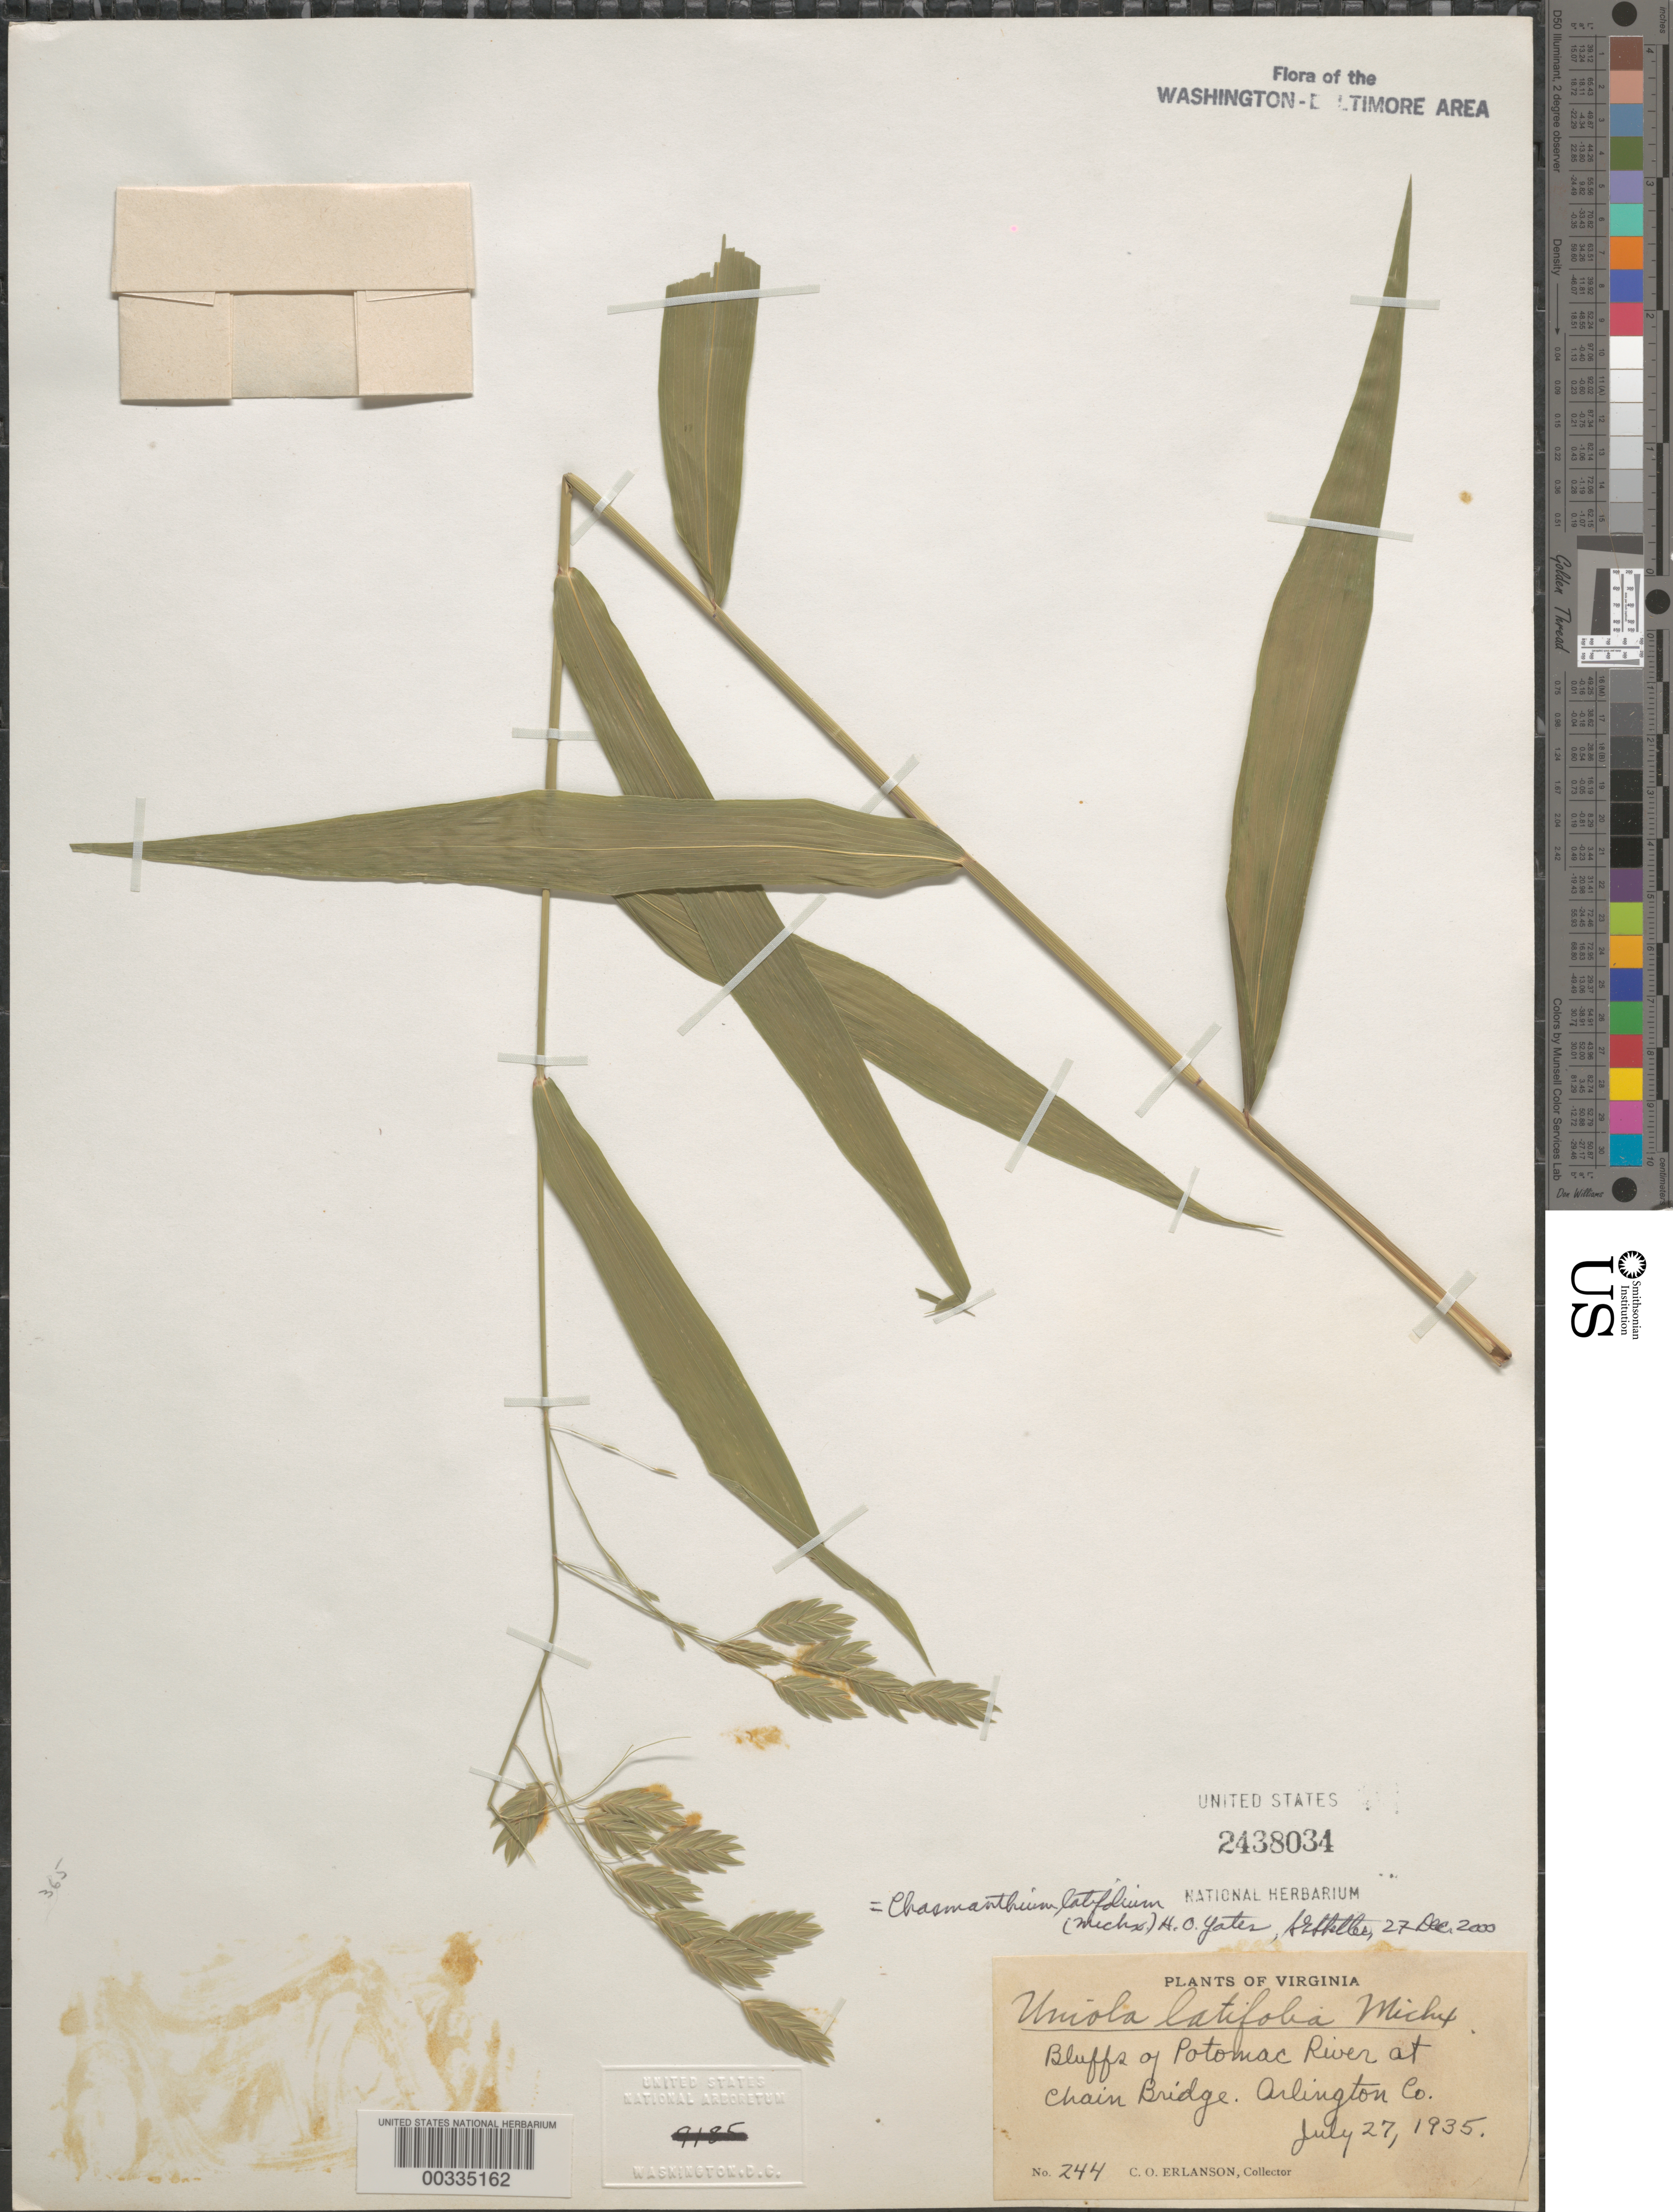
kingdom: Plantae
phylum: Tracheophyta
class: Liliopsida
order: Poales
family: Poaceae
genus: Chasmanthium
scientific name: Chasmanthium latifolium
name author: (Michx.) H.O. Yates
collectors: C. O. Erlanson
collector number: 244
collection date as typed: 27 Jul 1935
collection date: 1935-07-27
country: United States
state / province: Virginia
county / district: Arlington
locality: Bluffs of Potomac River at Chain Bridge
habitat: Bluffs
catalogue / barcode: US 2438034